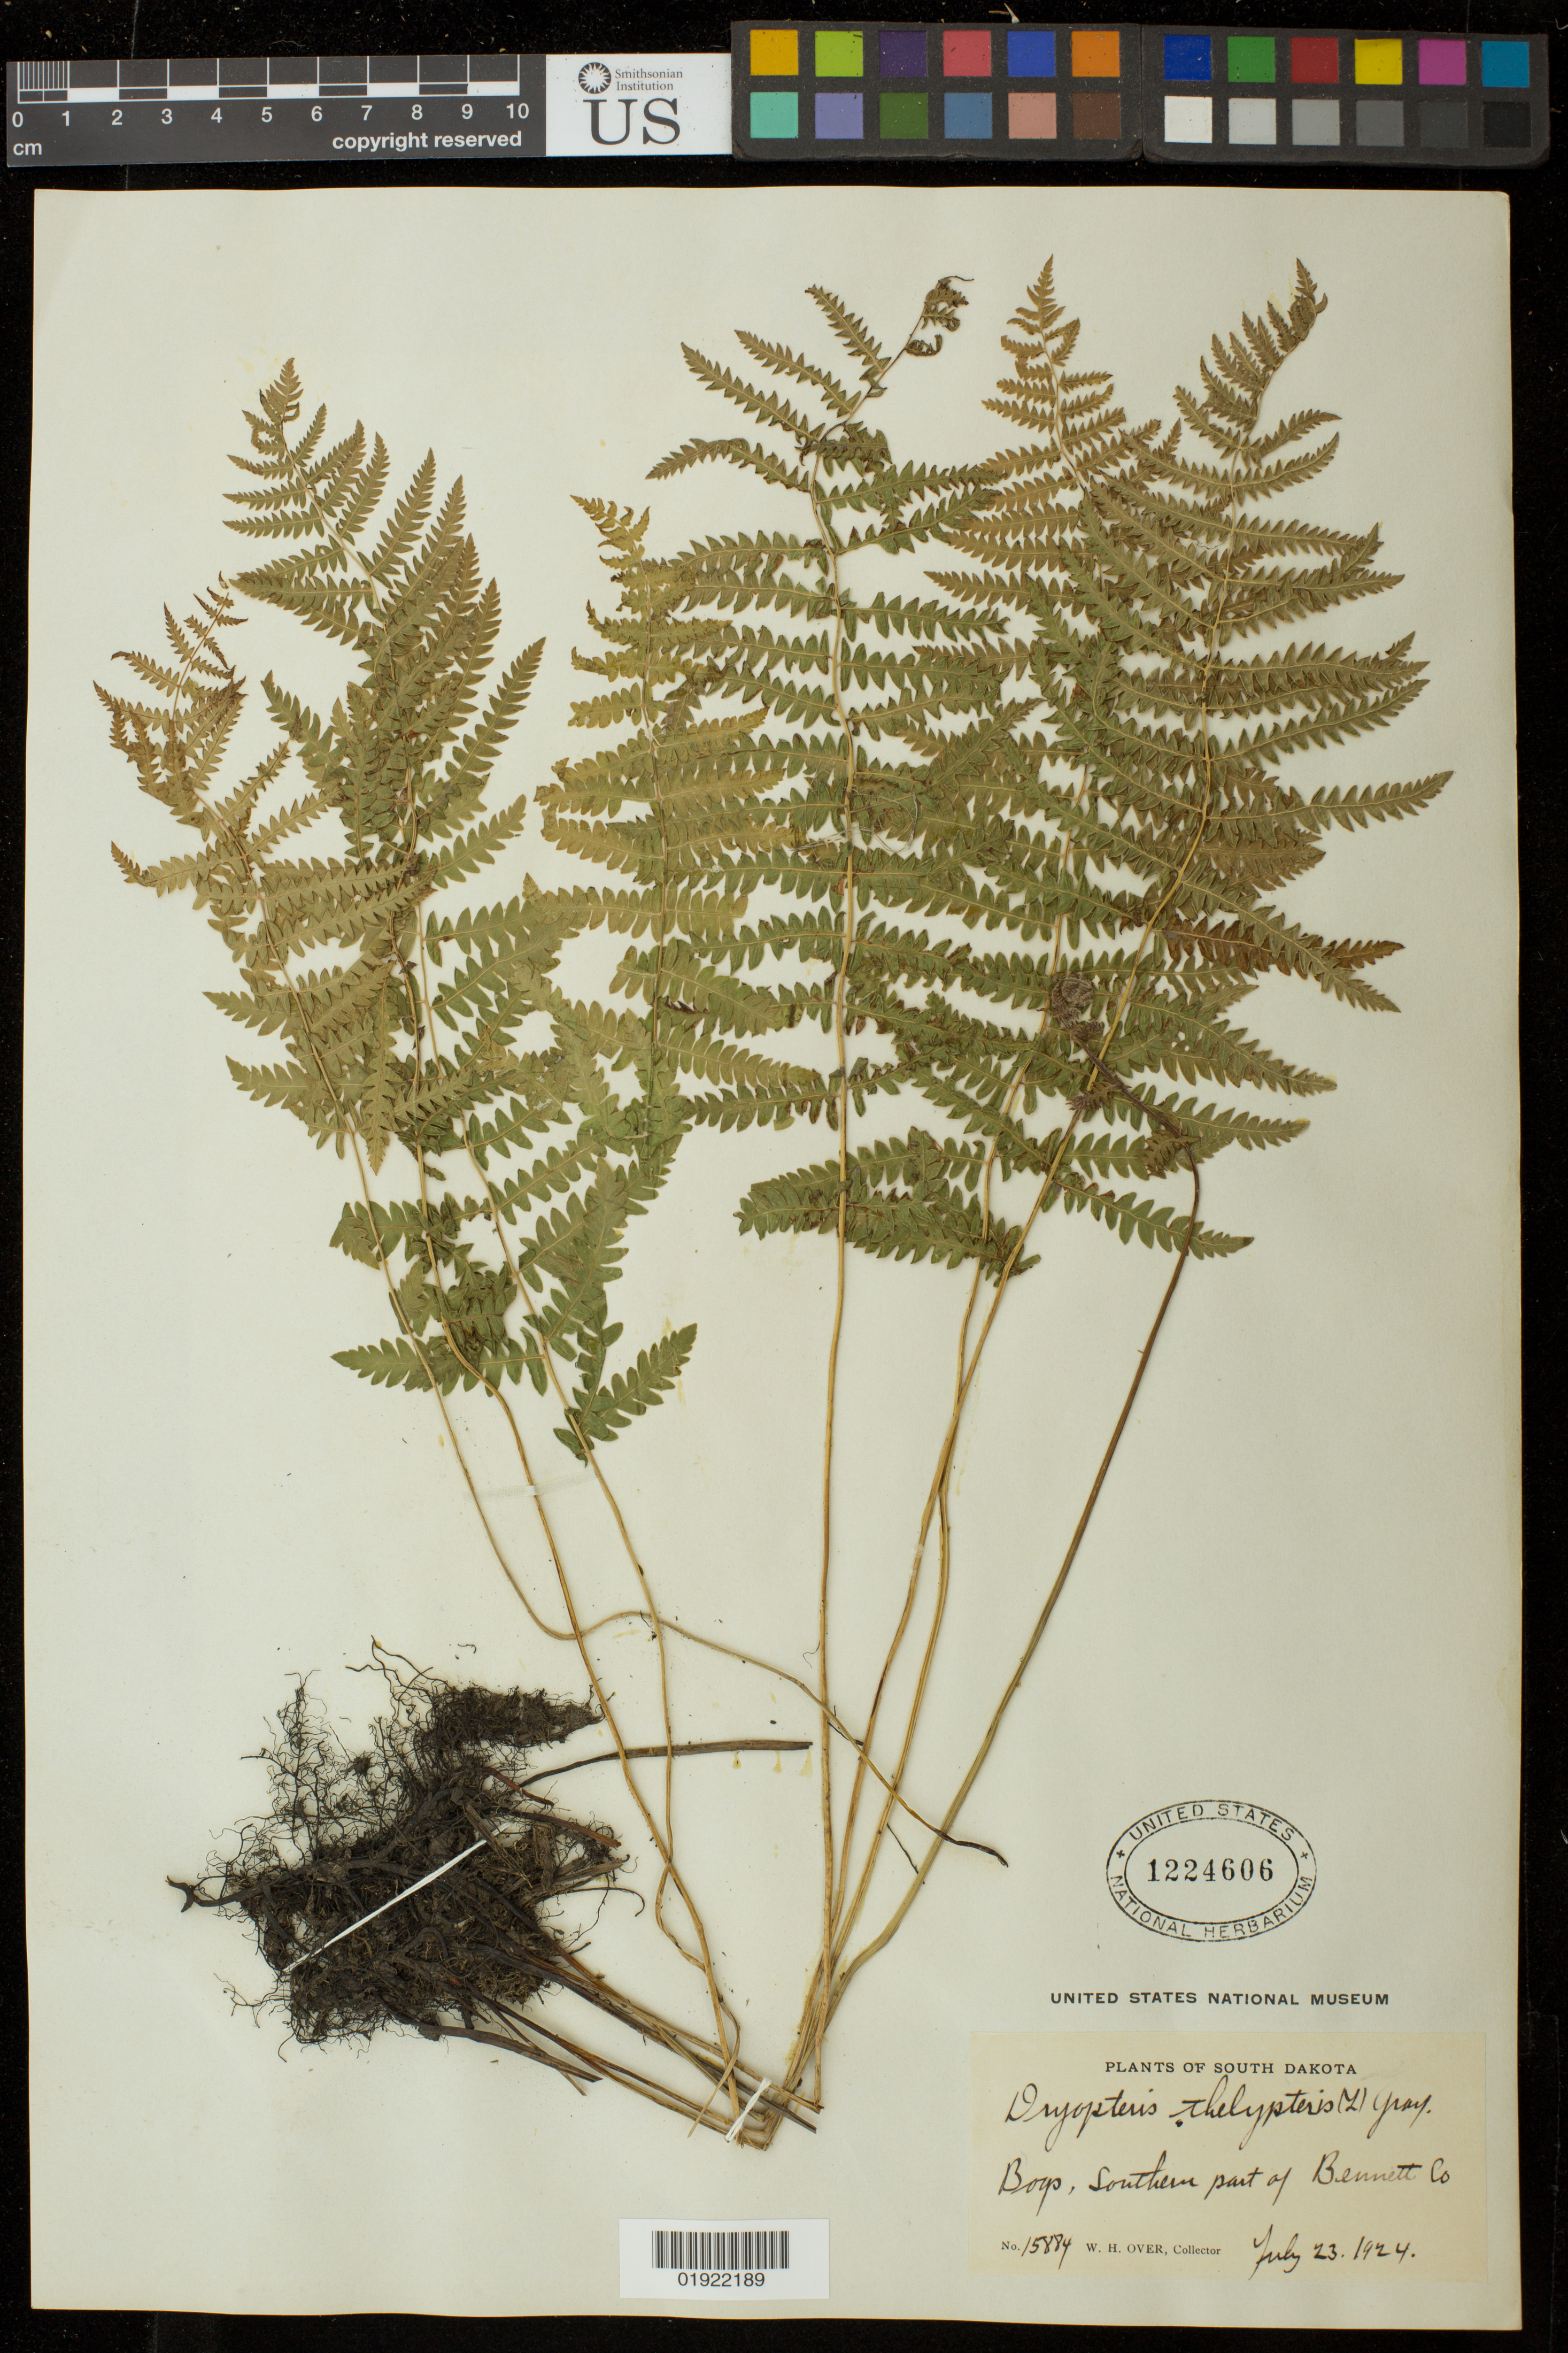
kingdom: Plantae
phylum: Tracheophyta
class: Polypodiopsida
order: Polypodiales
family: Thelypteridaceae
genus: Thelypteris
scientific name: Thelypteris palustris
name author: (Salisb.) Schott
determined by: Schott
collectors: W. Over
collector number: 15884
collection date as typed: July 23, 1924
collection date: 1924-07-23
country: United States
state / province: South Dakota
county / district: Bennett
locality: Boup(?), southern part of Bennett Co.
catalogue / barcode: US 1224606